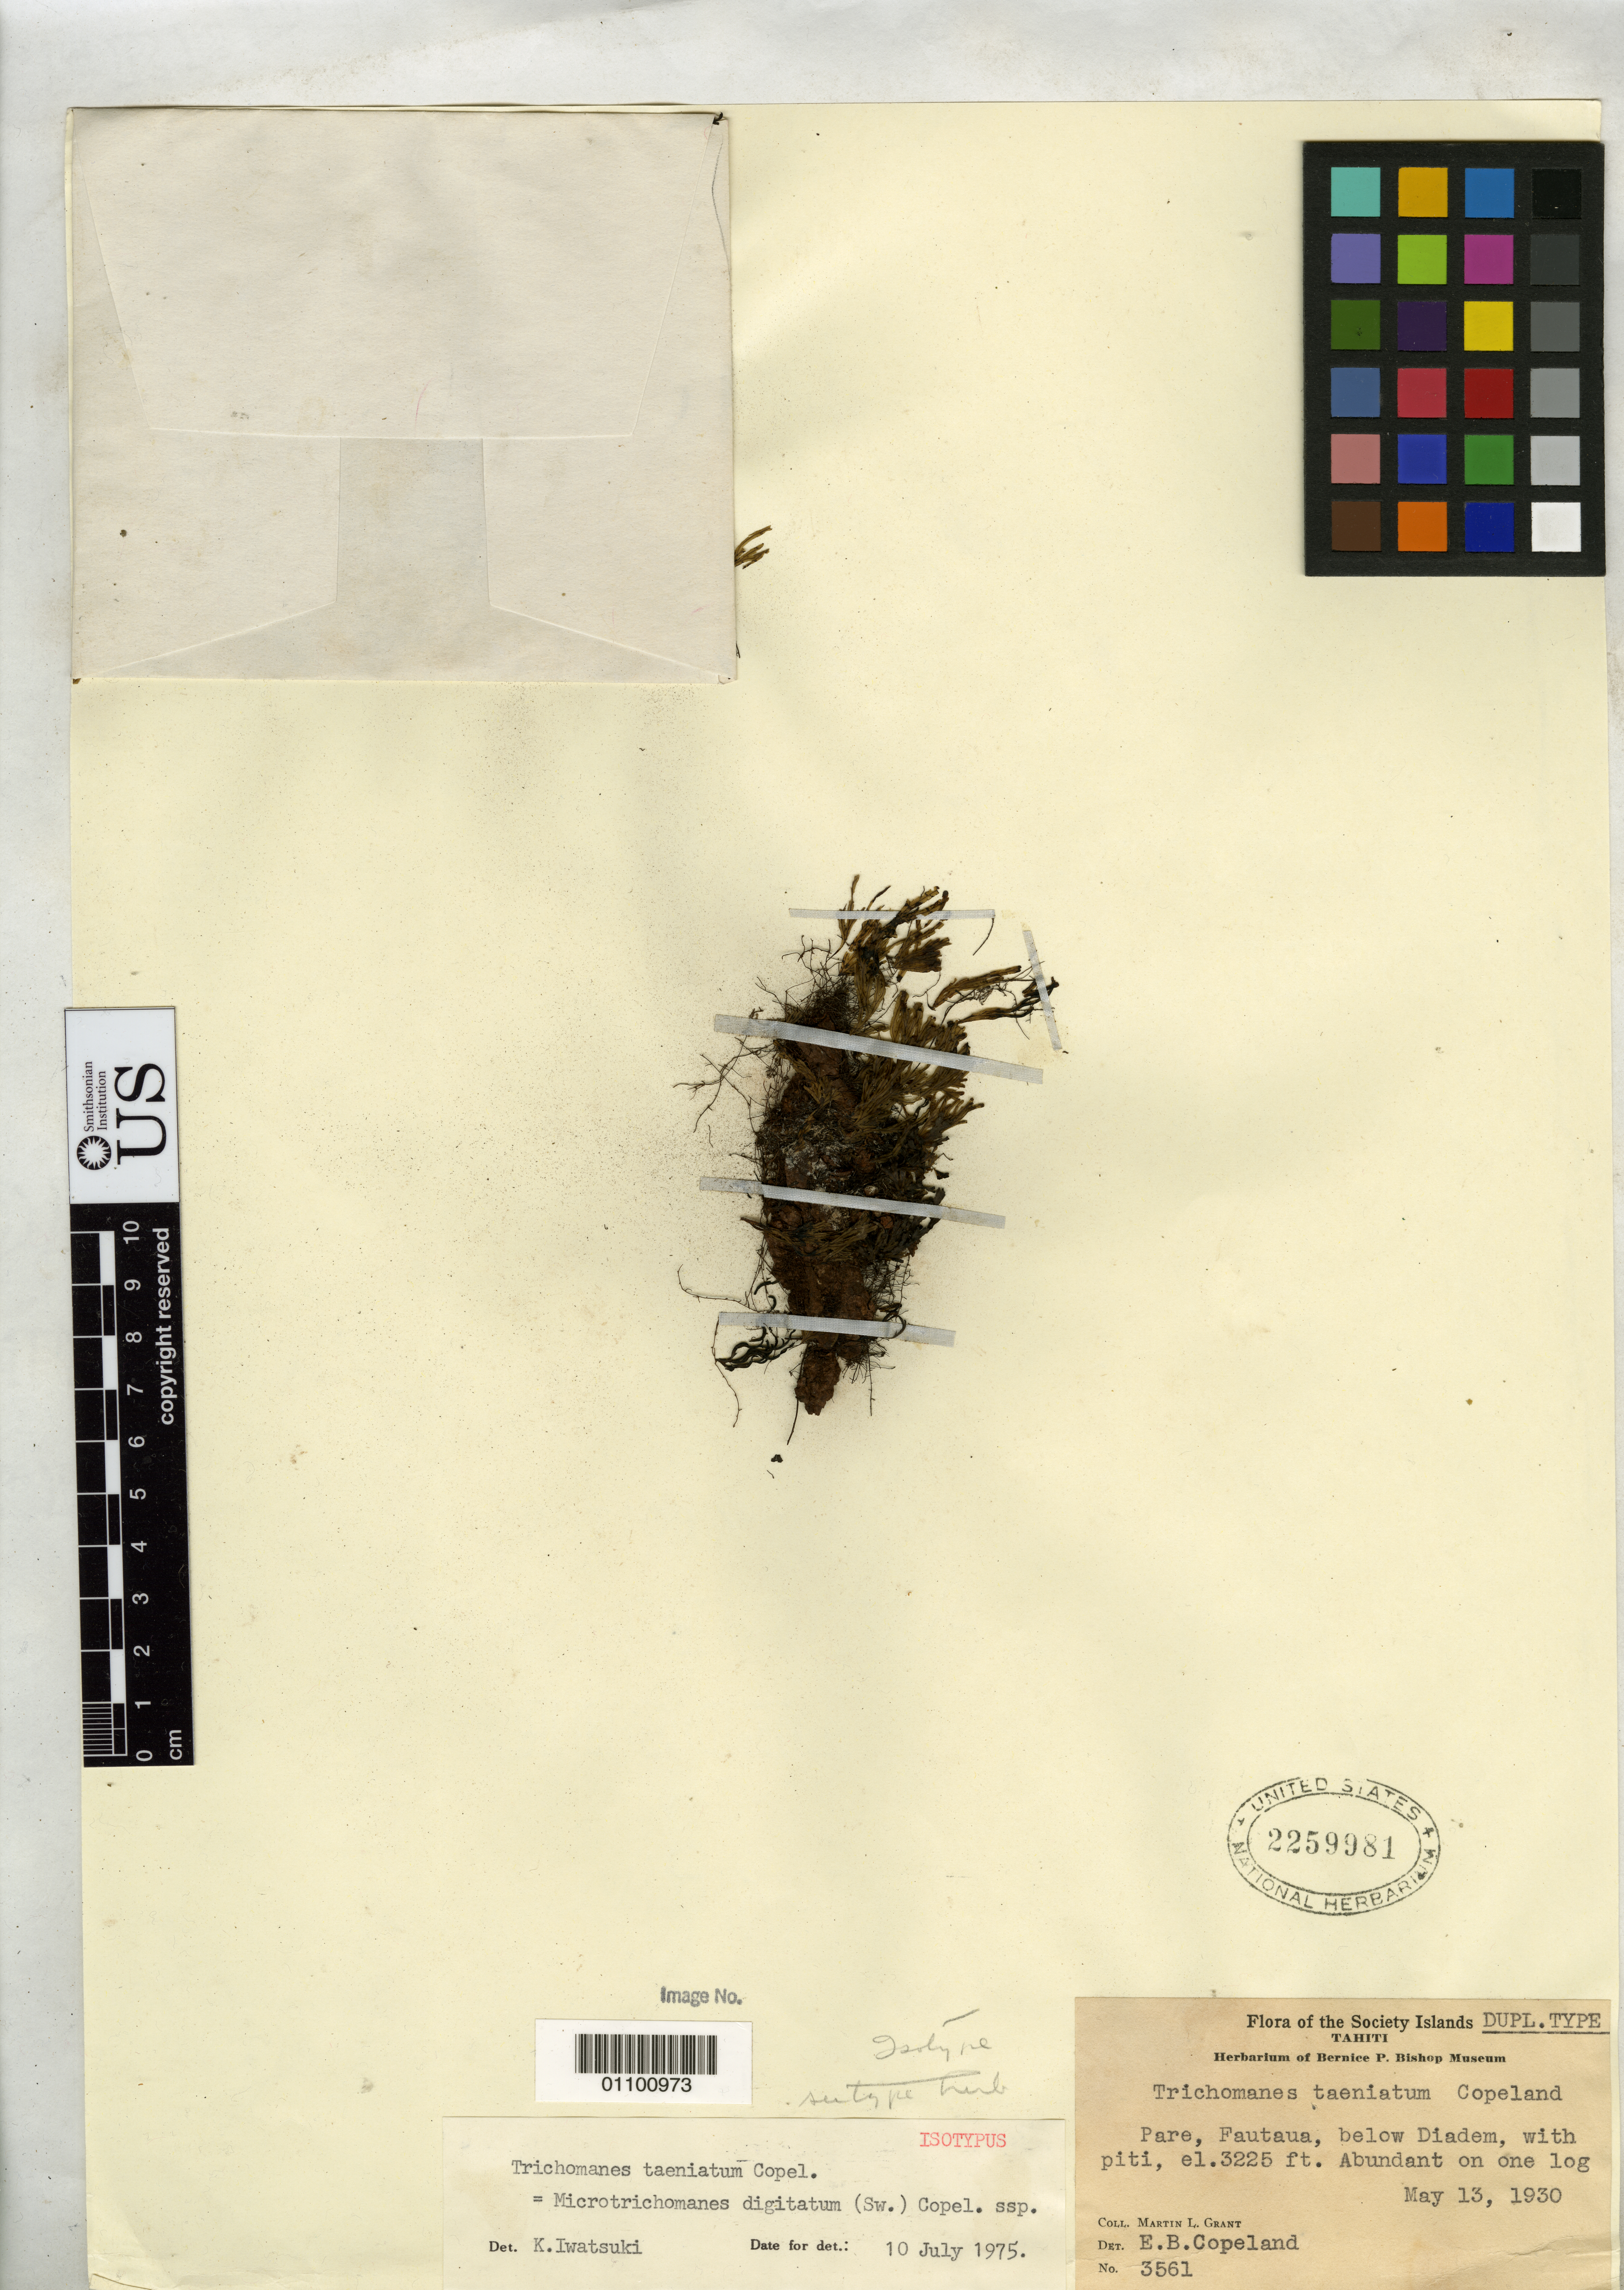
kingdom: Plantae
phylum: Tracheophyta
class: Polypodiopsida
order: Hymenophyllales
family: Hymenophyllaceae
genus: Trichomanes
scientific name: Trichomanes taeniatum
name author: Copel.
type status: Isotype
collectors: M. L. Grant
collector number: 3561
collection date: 1930-05-13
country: French Polynesia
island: Tahiti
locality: Pare, Fautaua, below Diadem, with piti.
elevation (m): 983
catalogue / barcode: US 2259981